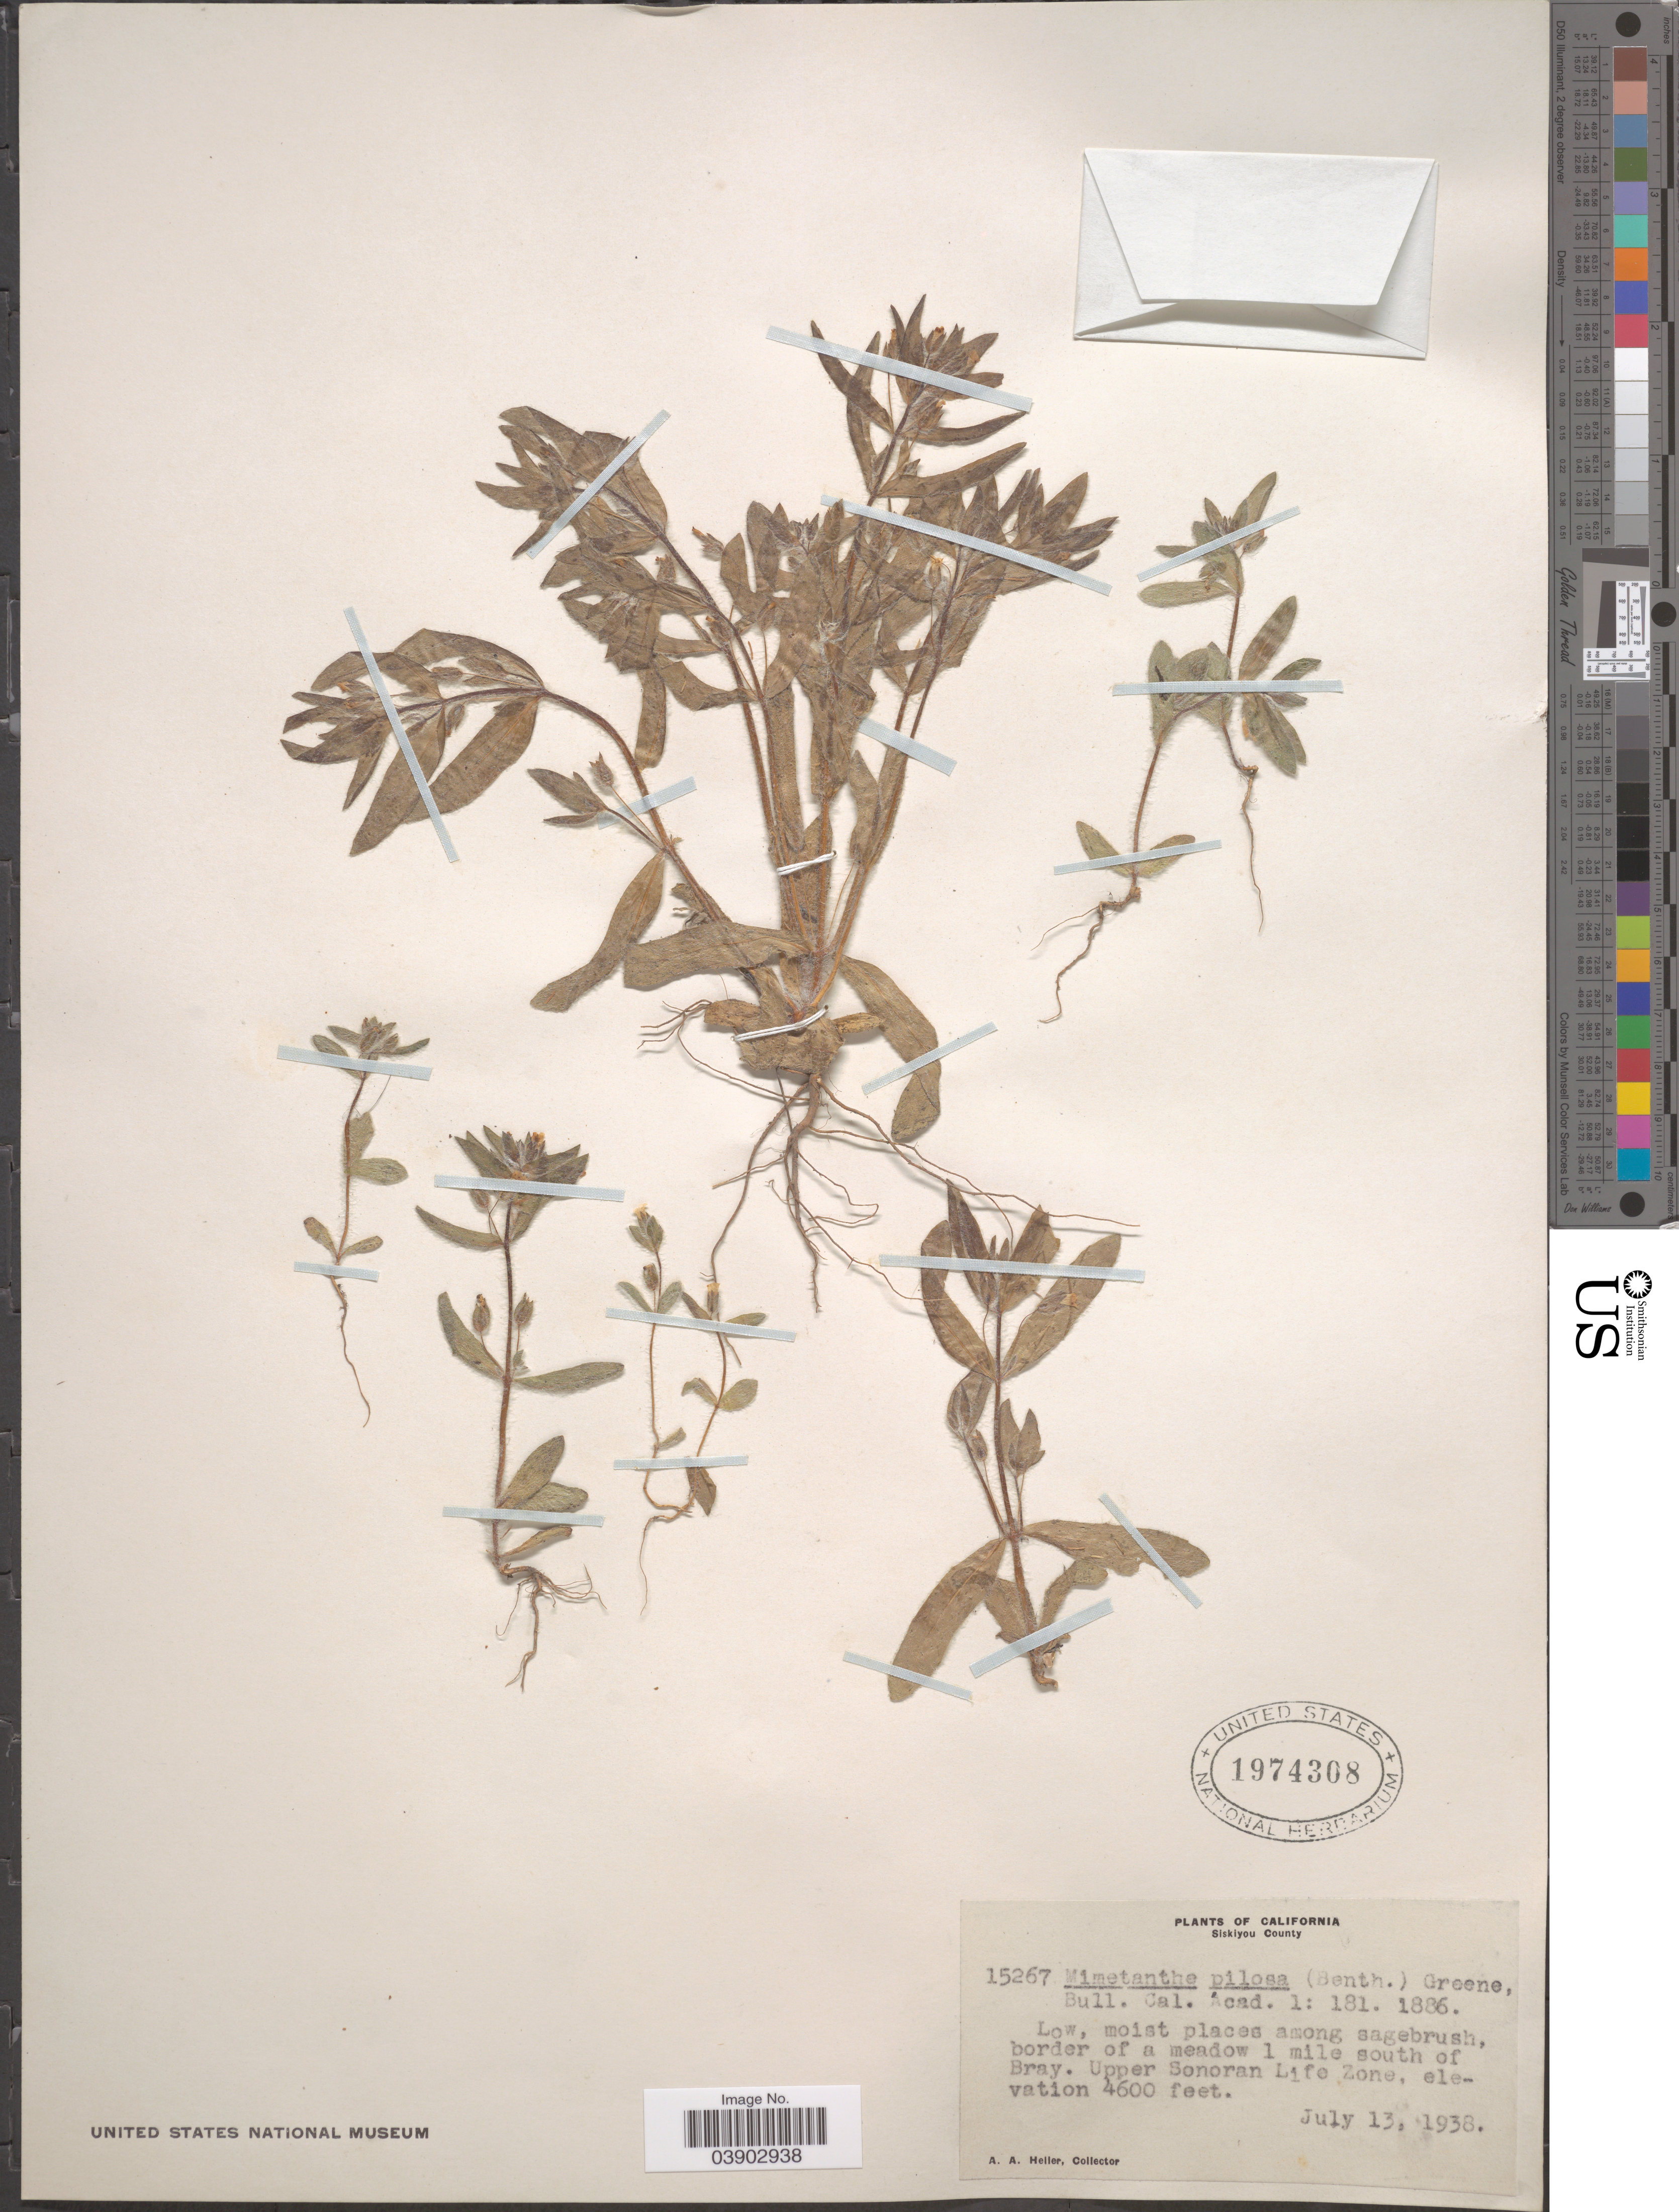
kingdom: Plantae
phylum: Tracheophyta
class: Magnoliopsida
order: Lamiales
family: Phrymaceae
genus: Mimetanthe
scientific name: Mimetanthe pilosa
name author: (Benth.) Greene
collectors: A. A. Heller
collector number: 15267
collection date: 1938-07-13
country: United States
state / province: California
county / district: Siskiyou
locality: Siskiyou County. 1 mile south of Bray. Upper Sonoran Life Zone.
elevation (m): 1402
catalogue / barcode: US 1974308